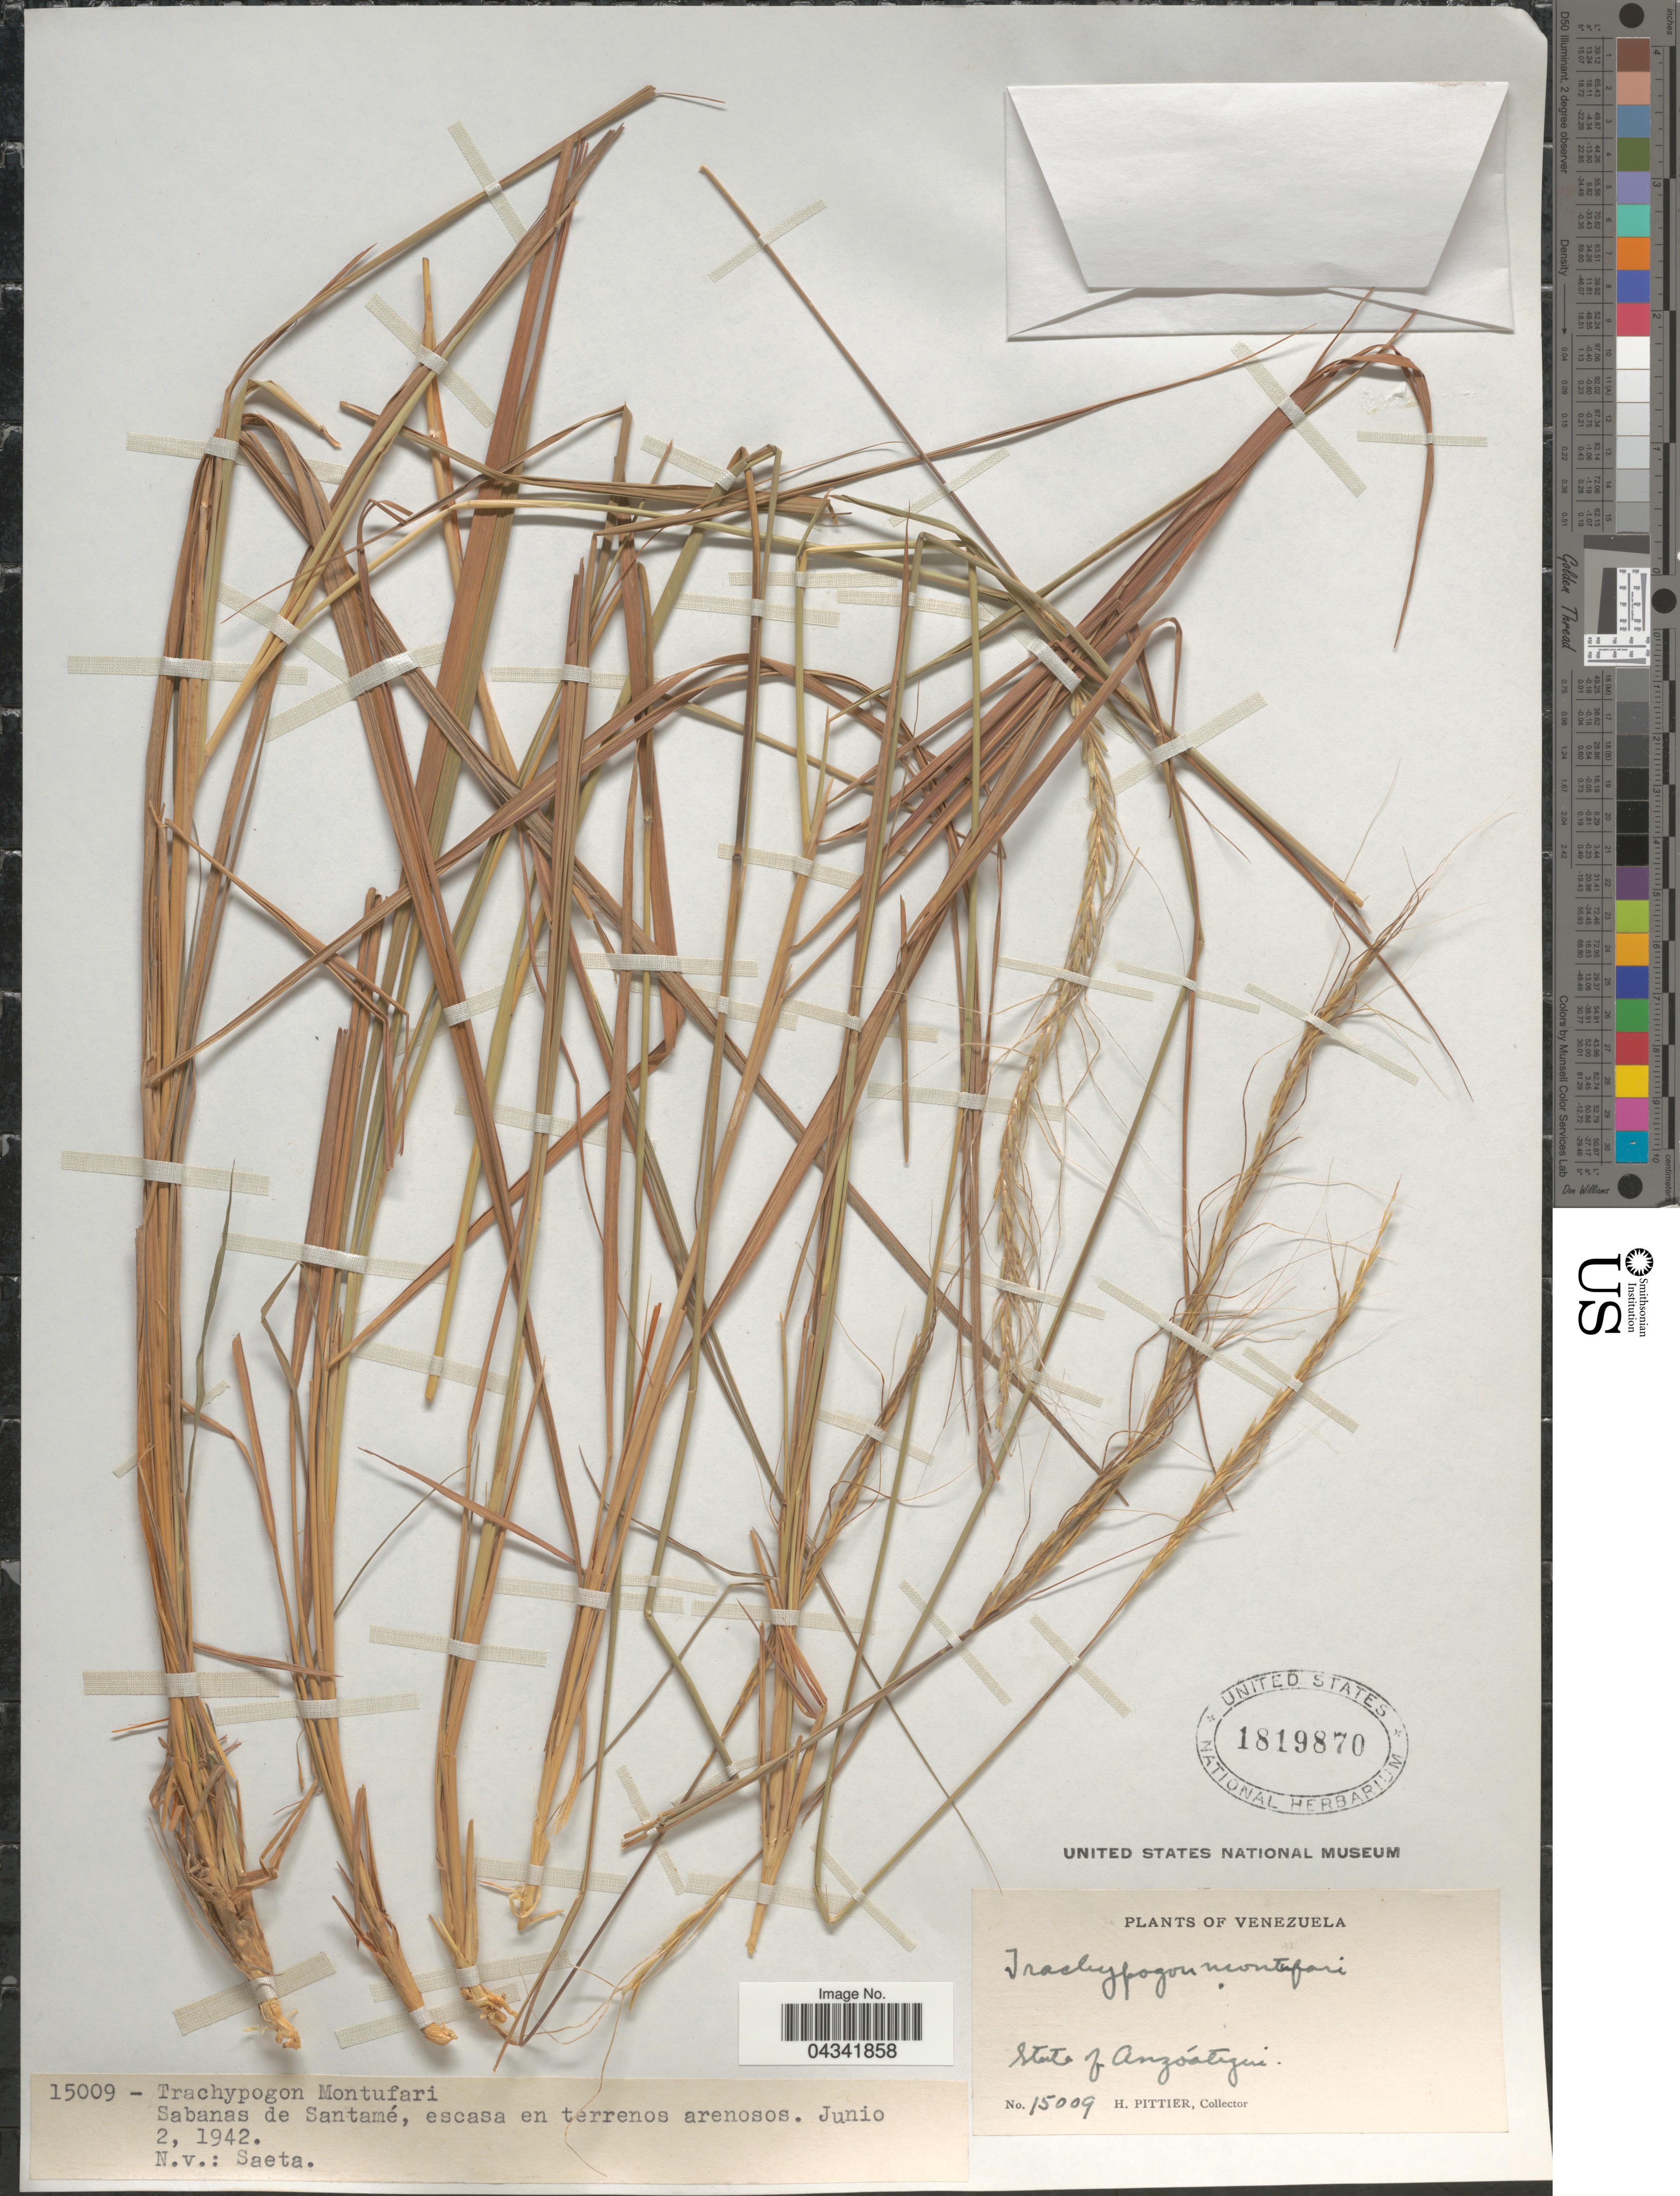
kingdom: Plantae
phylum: Tracheophyta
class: Liliopsida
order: Poales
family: Poaceae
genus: Trachypogon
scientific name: Trachypogon spicatus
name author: (L. f.) Kuntze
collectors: H. F. Pittier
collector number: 15009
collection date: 1942-06-02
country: Venezuela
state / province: Anzoategui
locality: Sabanas de Santamé, escasa en terrenos arenosos.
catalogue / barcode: US 1819870